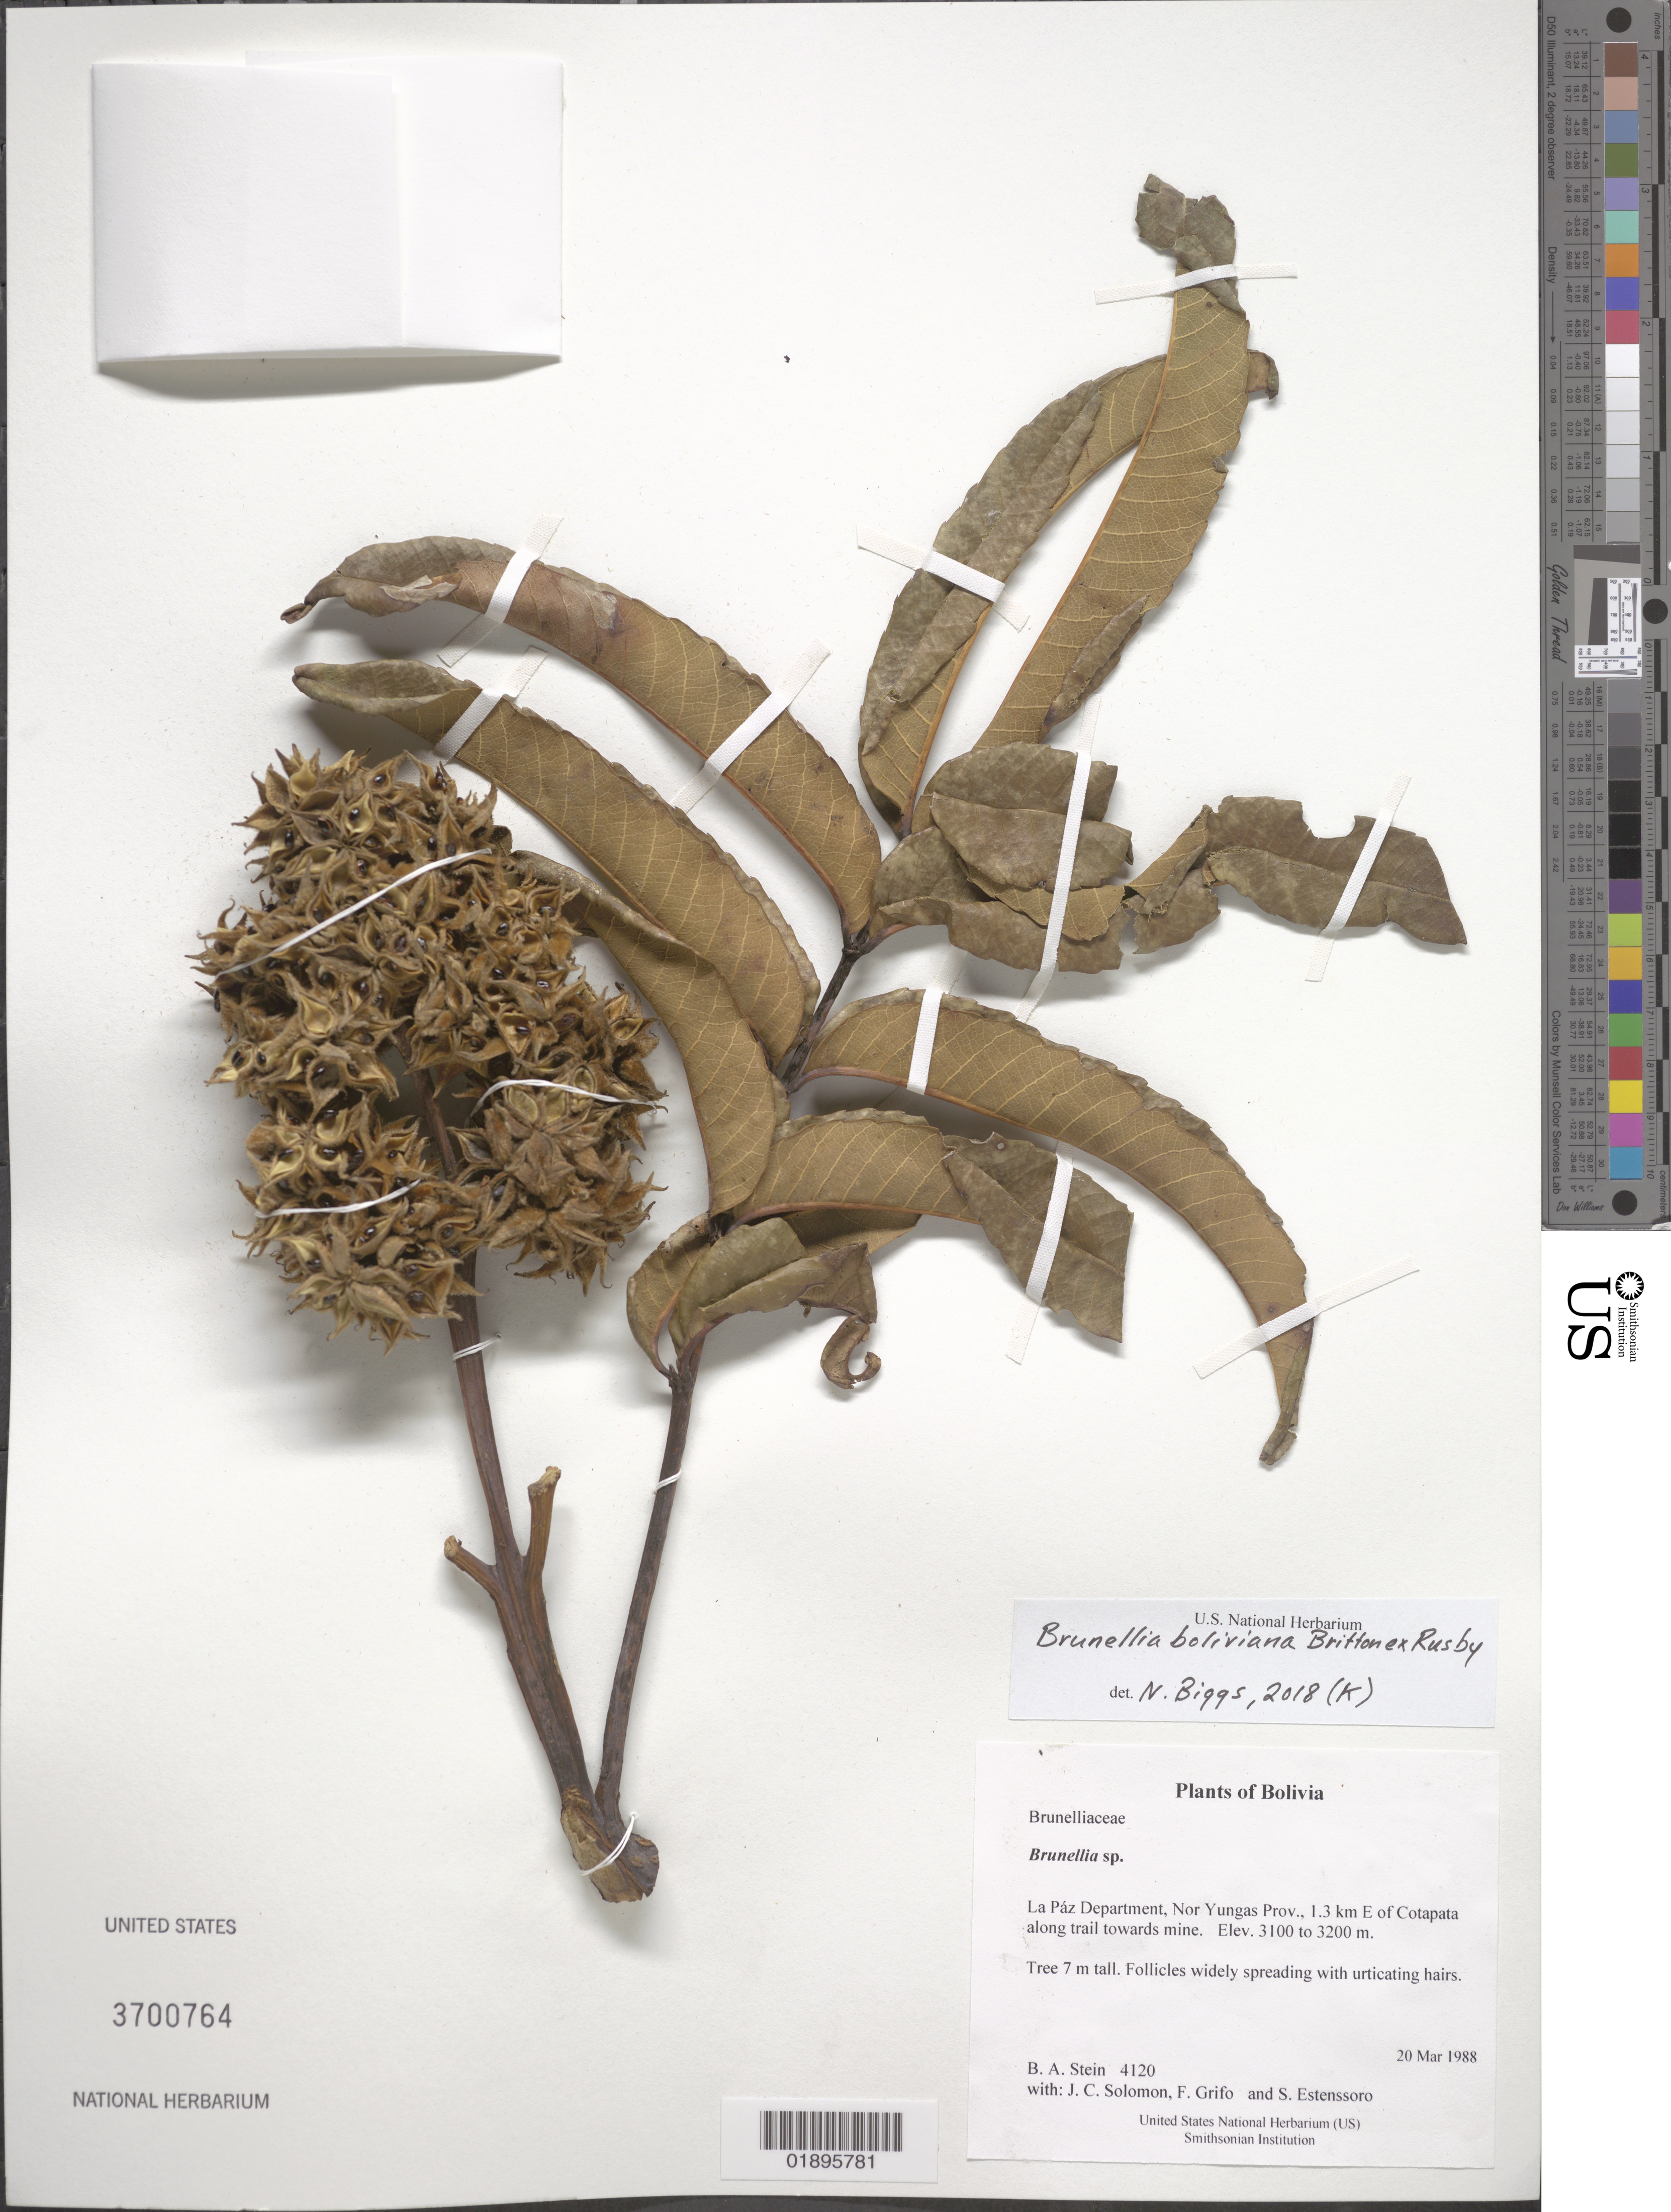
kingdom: Plantae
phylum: Tracheophyta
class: Magnoliopsida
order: Oxalidales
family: Brunelliaceae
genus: Brunellia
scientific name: Brunellia boliviana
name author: Britton ex Rusby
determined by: Biggs, N.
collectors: B. A. Stein, J. C. Solomon, F. Grifo & S. Estenssoro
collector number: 4120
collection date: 1988-03-20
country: Bolivia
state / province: La Paz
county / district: Nor Yungas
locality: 1.3 km E of Cotapata along trail towards mine.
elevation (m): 3100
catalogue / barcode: US 3700764